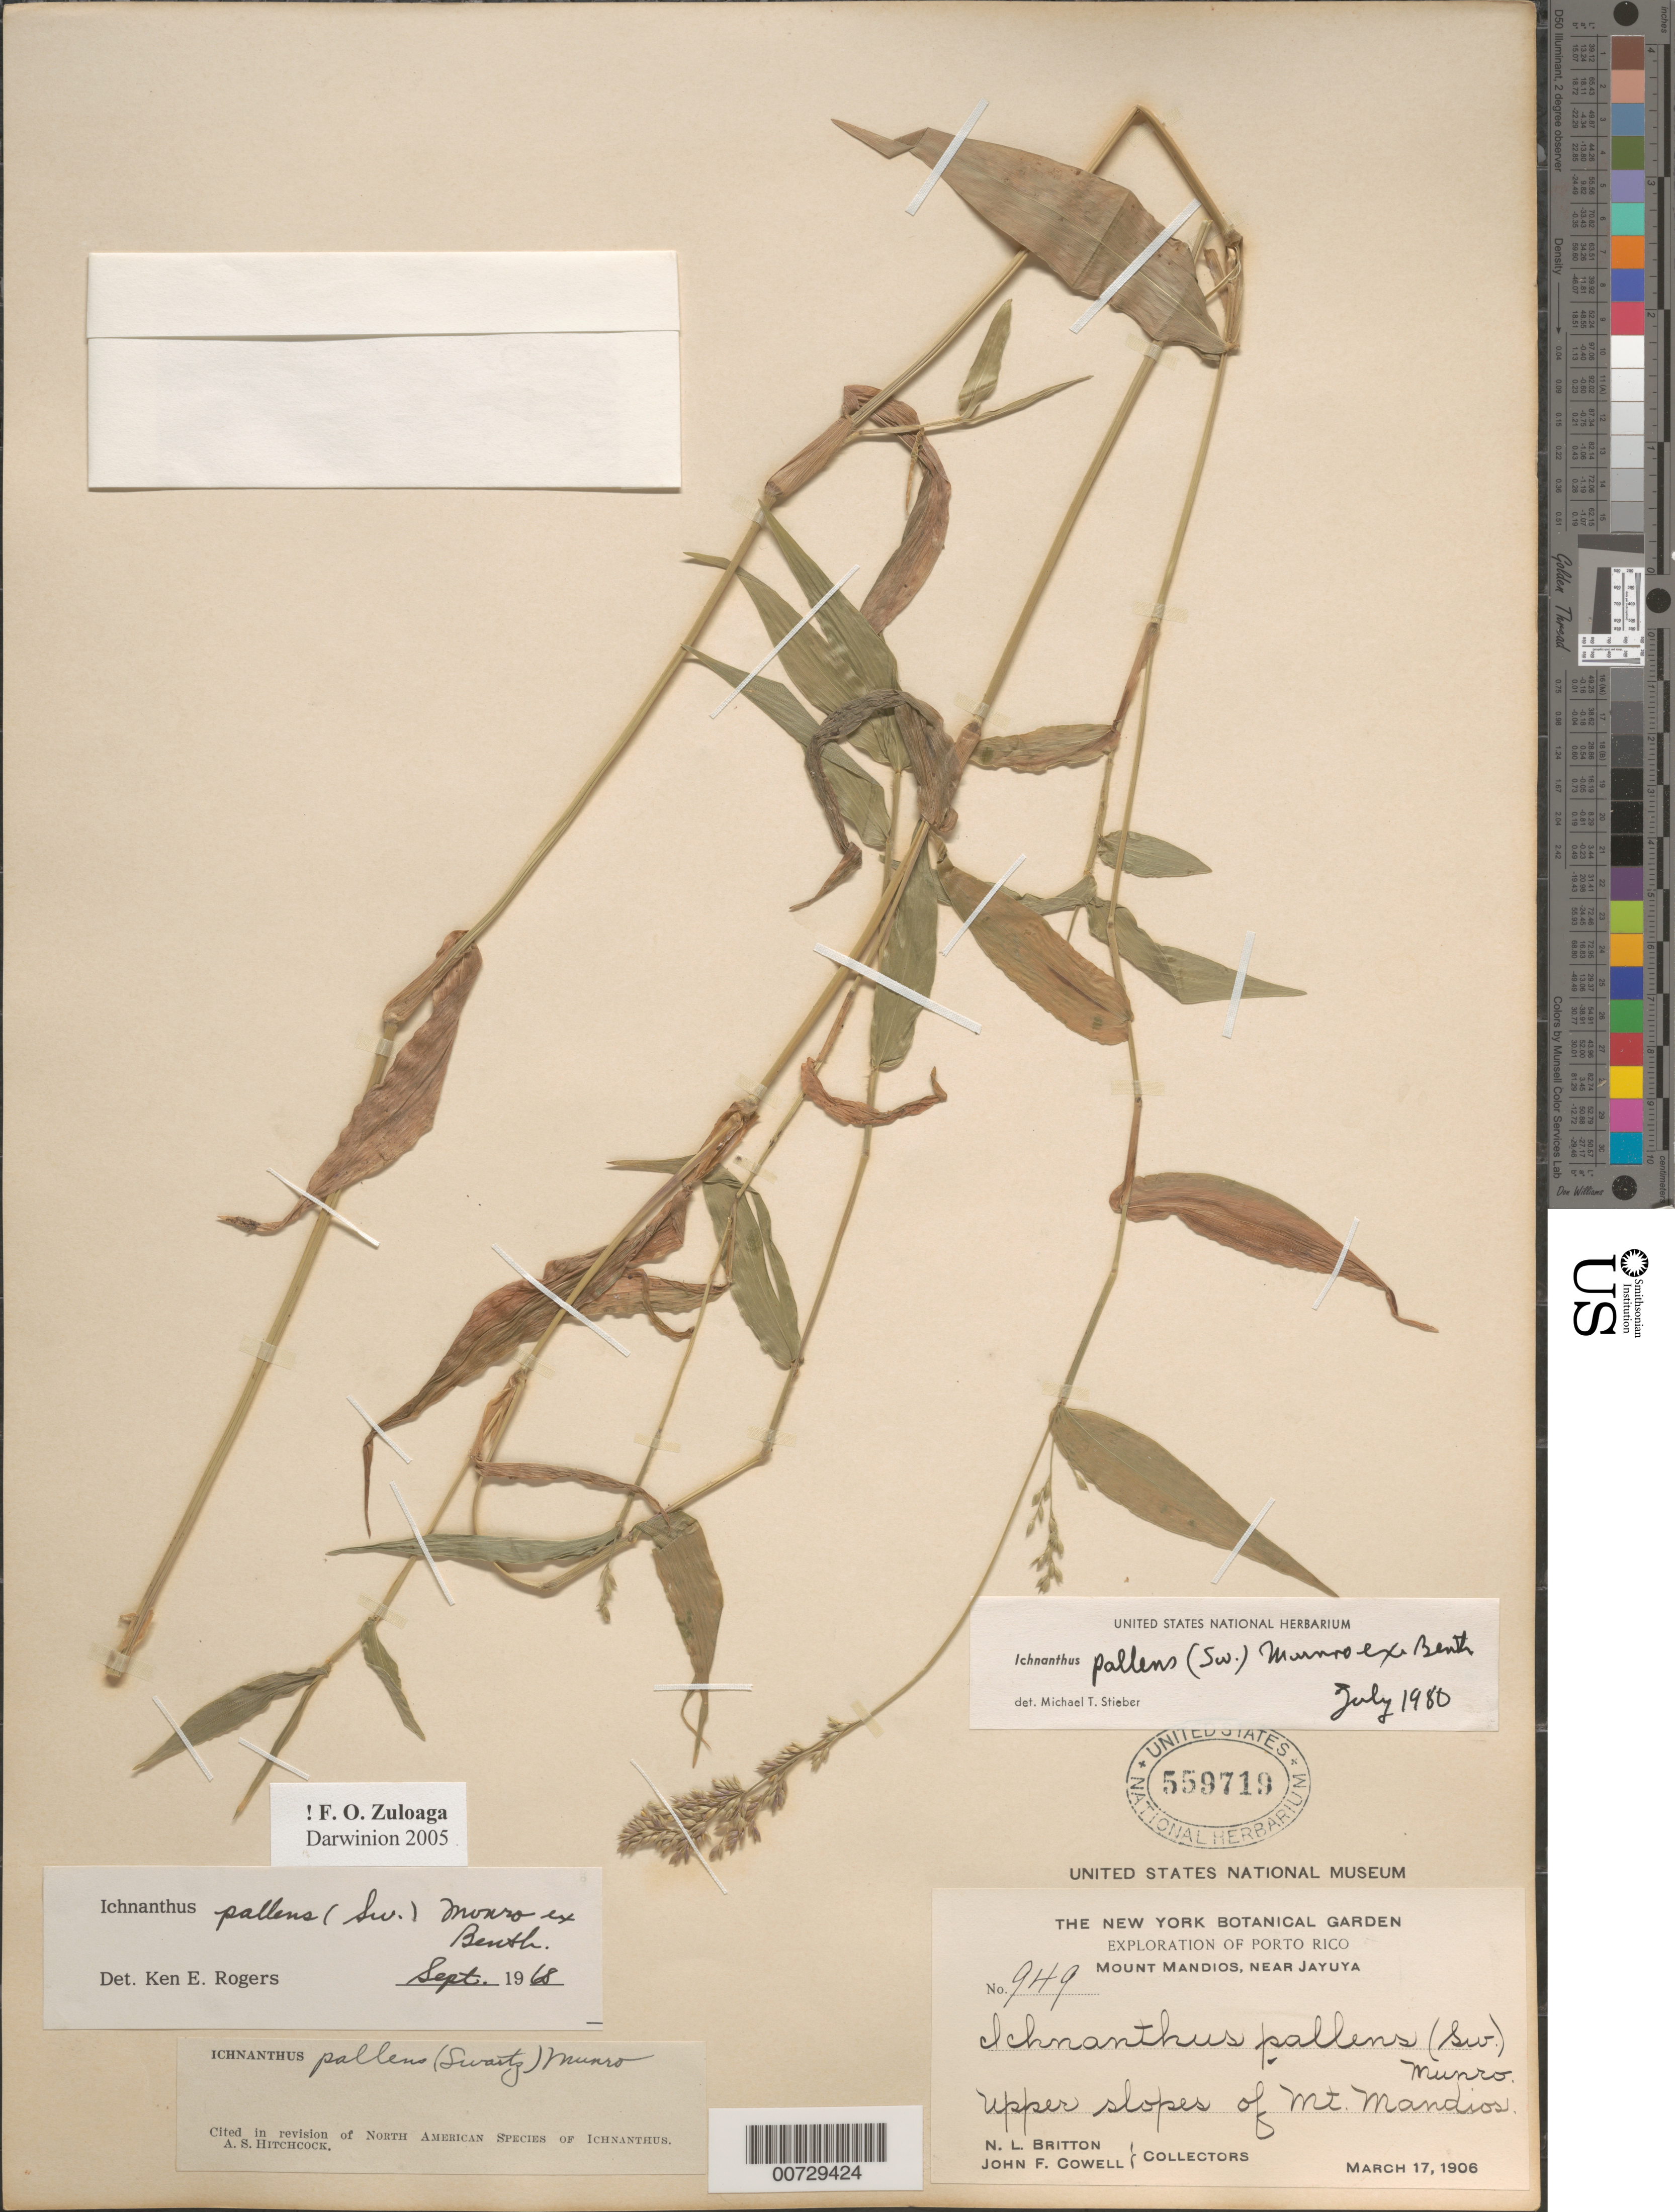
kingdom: Plantae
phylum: Tracheophyta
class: Liliopsida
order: Poales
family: Poaceae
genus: Ichnanthus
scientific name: Ichnanthus pallens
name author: (Sw.) Munro ex Benth.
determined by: Stieber, M. T.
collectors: N. Britton & J. F. Cowell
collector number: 949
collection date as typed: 17 Mar 1906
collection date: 1906-03-17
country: Puerto Rico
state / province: Jayuya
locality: Mount Mandios, near Jayuya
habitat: Upper slopes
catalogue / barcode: US 559719